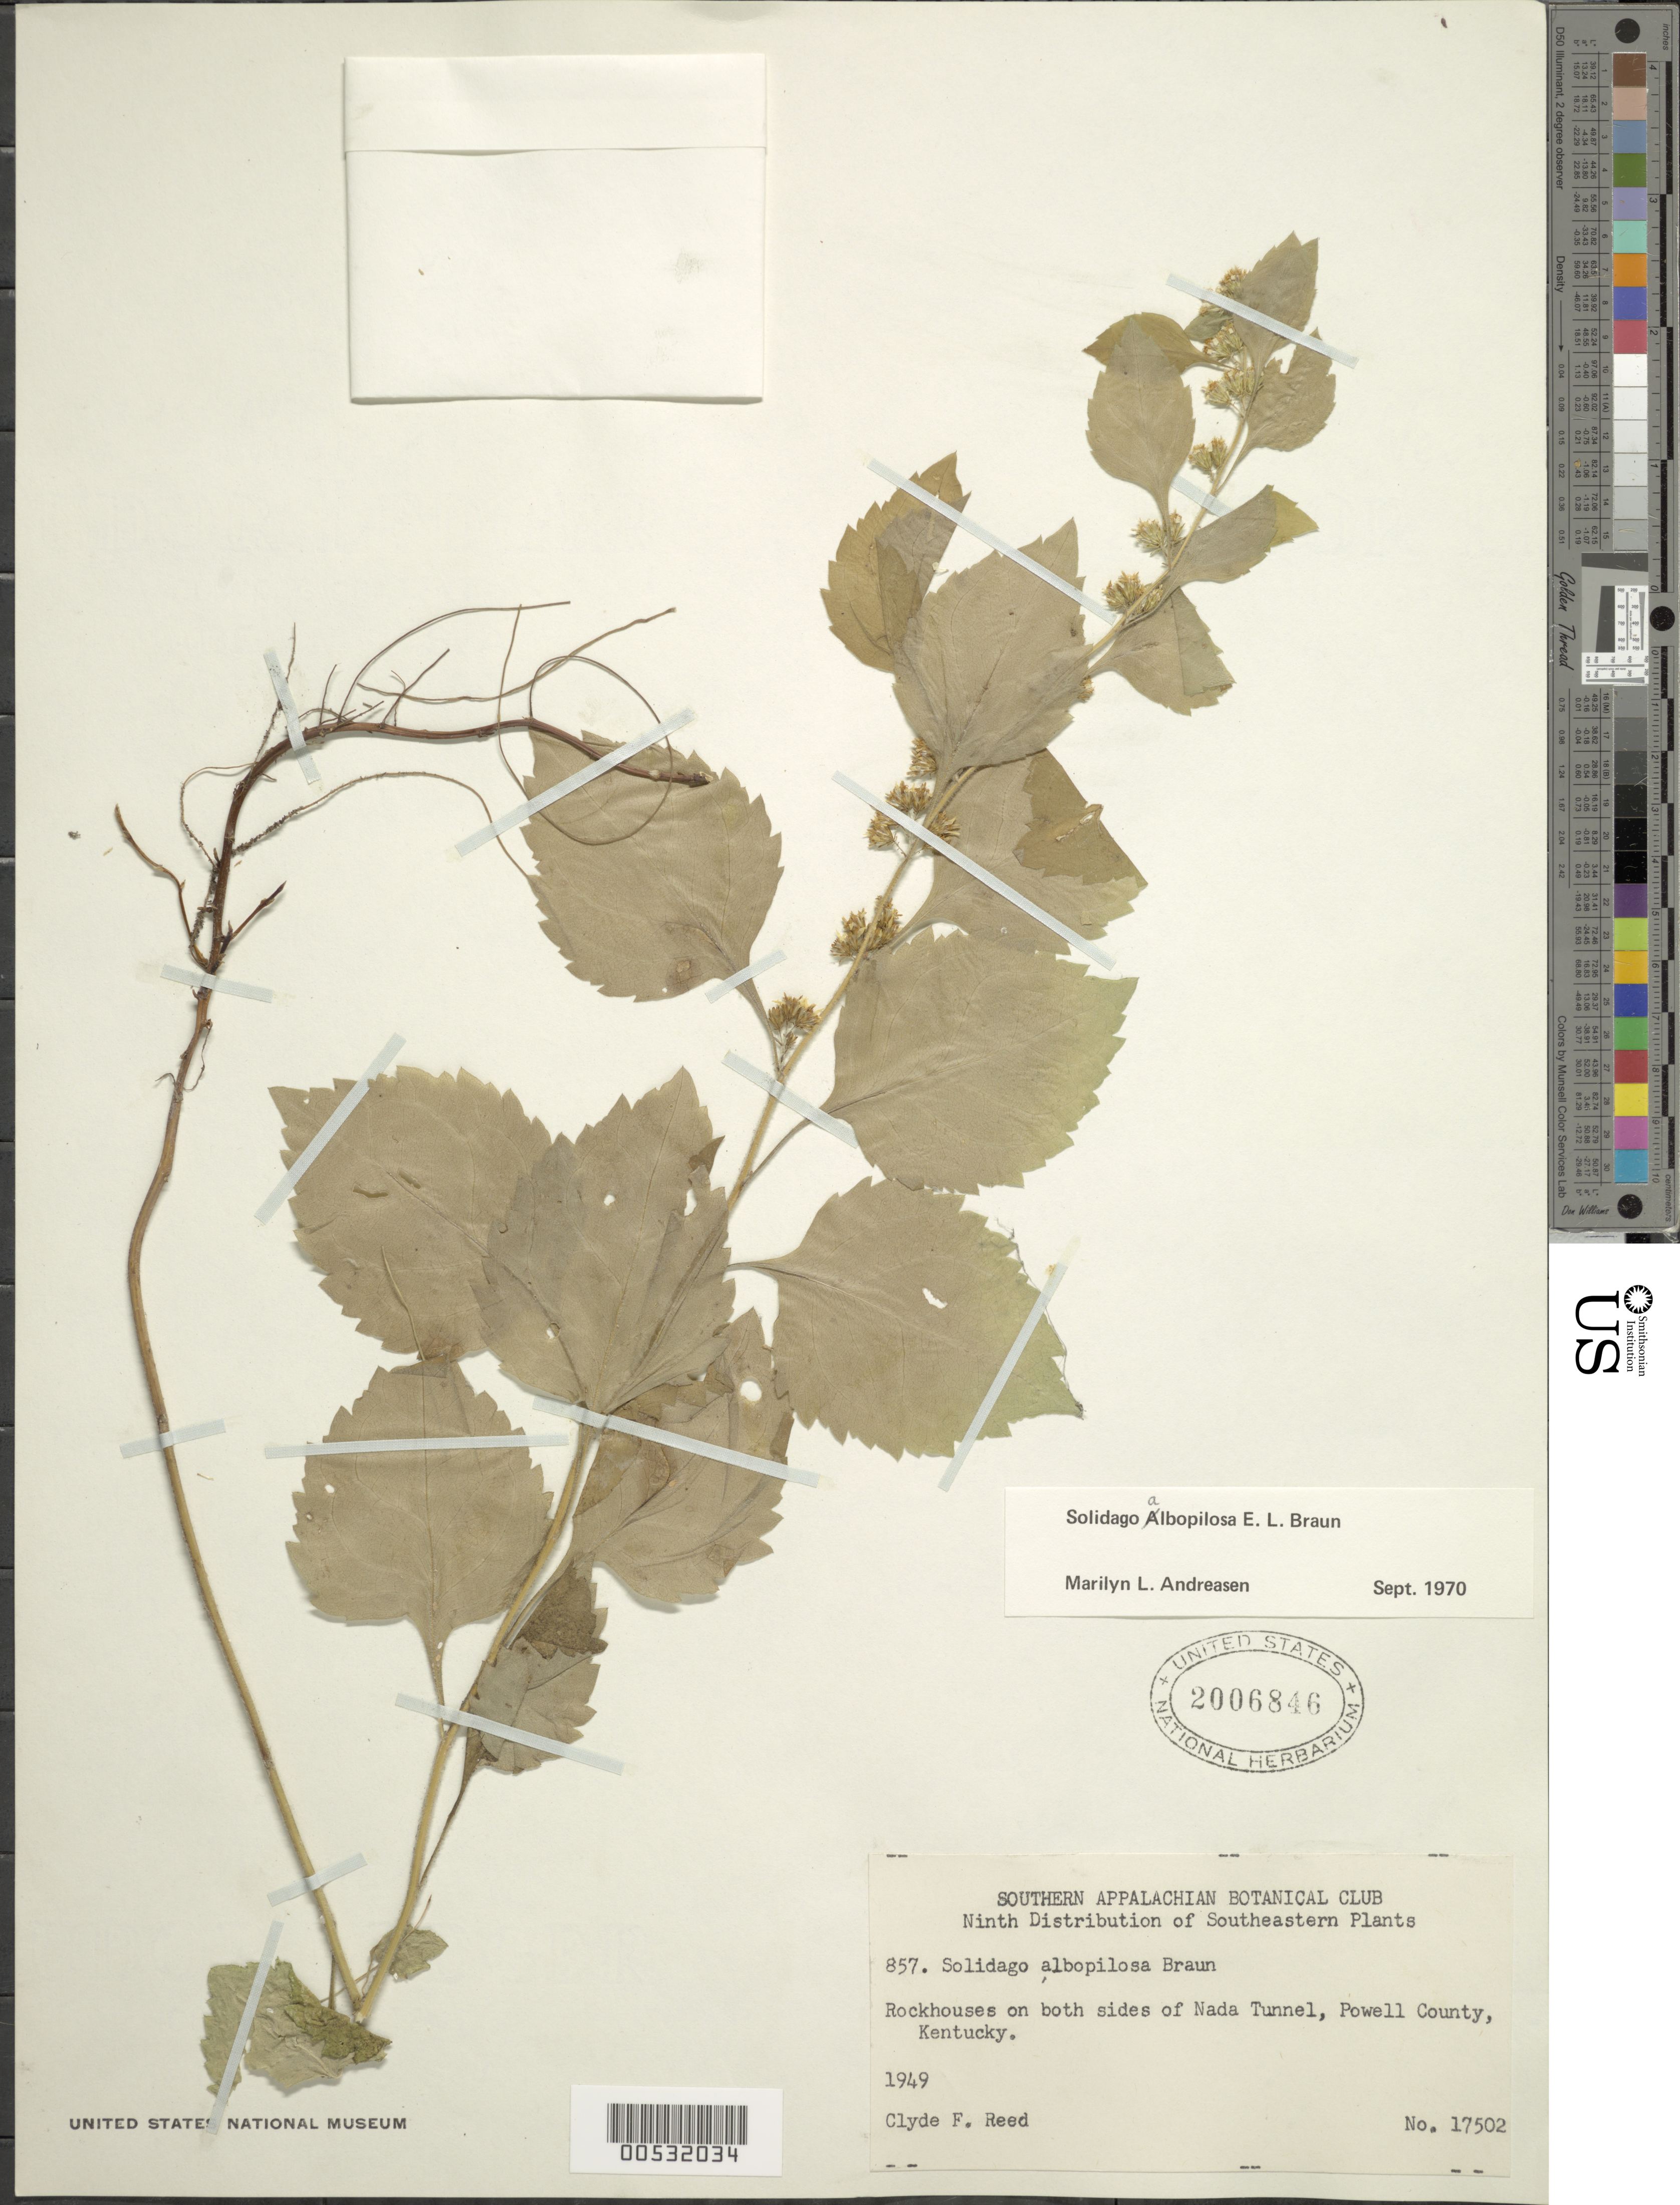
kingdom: Plantae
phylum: Tracheophyta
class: Magnoliopsida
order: Asterales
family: Asteraceae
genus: Solidago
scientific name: Solidago albopilosa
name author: E.L. Braun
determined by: Andreason, M. L.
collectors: C. F. Reed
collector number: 17502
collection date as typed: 1949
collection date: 1949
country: United States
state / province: Kentucky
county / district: Powell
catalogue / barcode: US 2006846